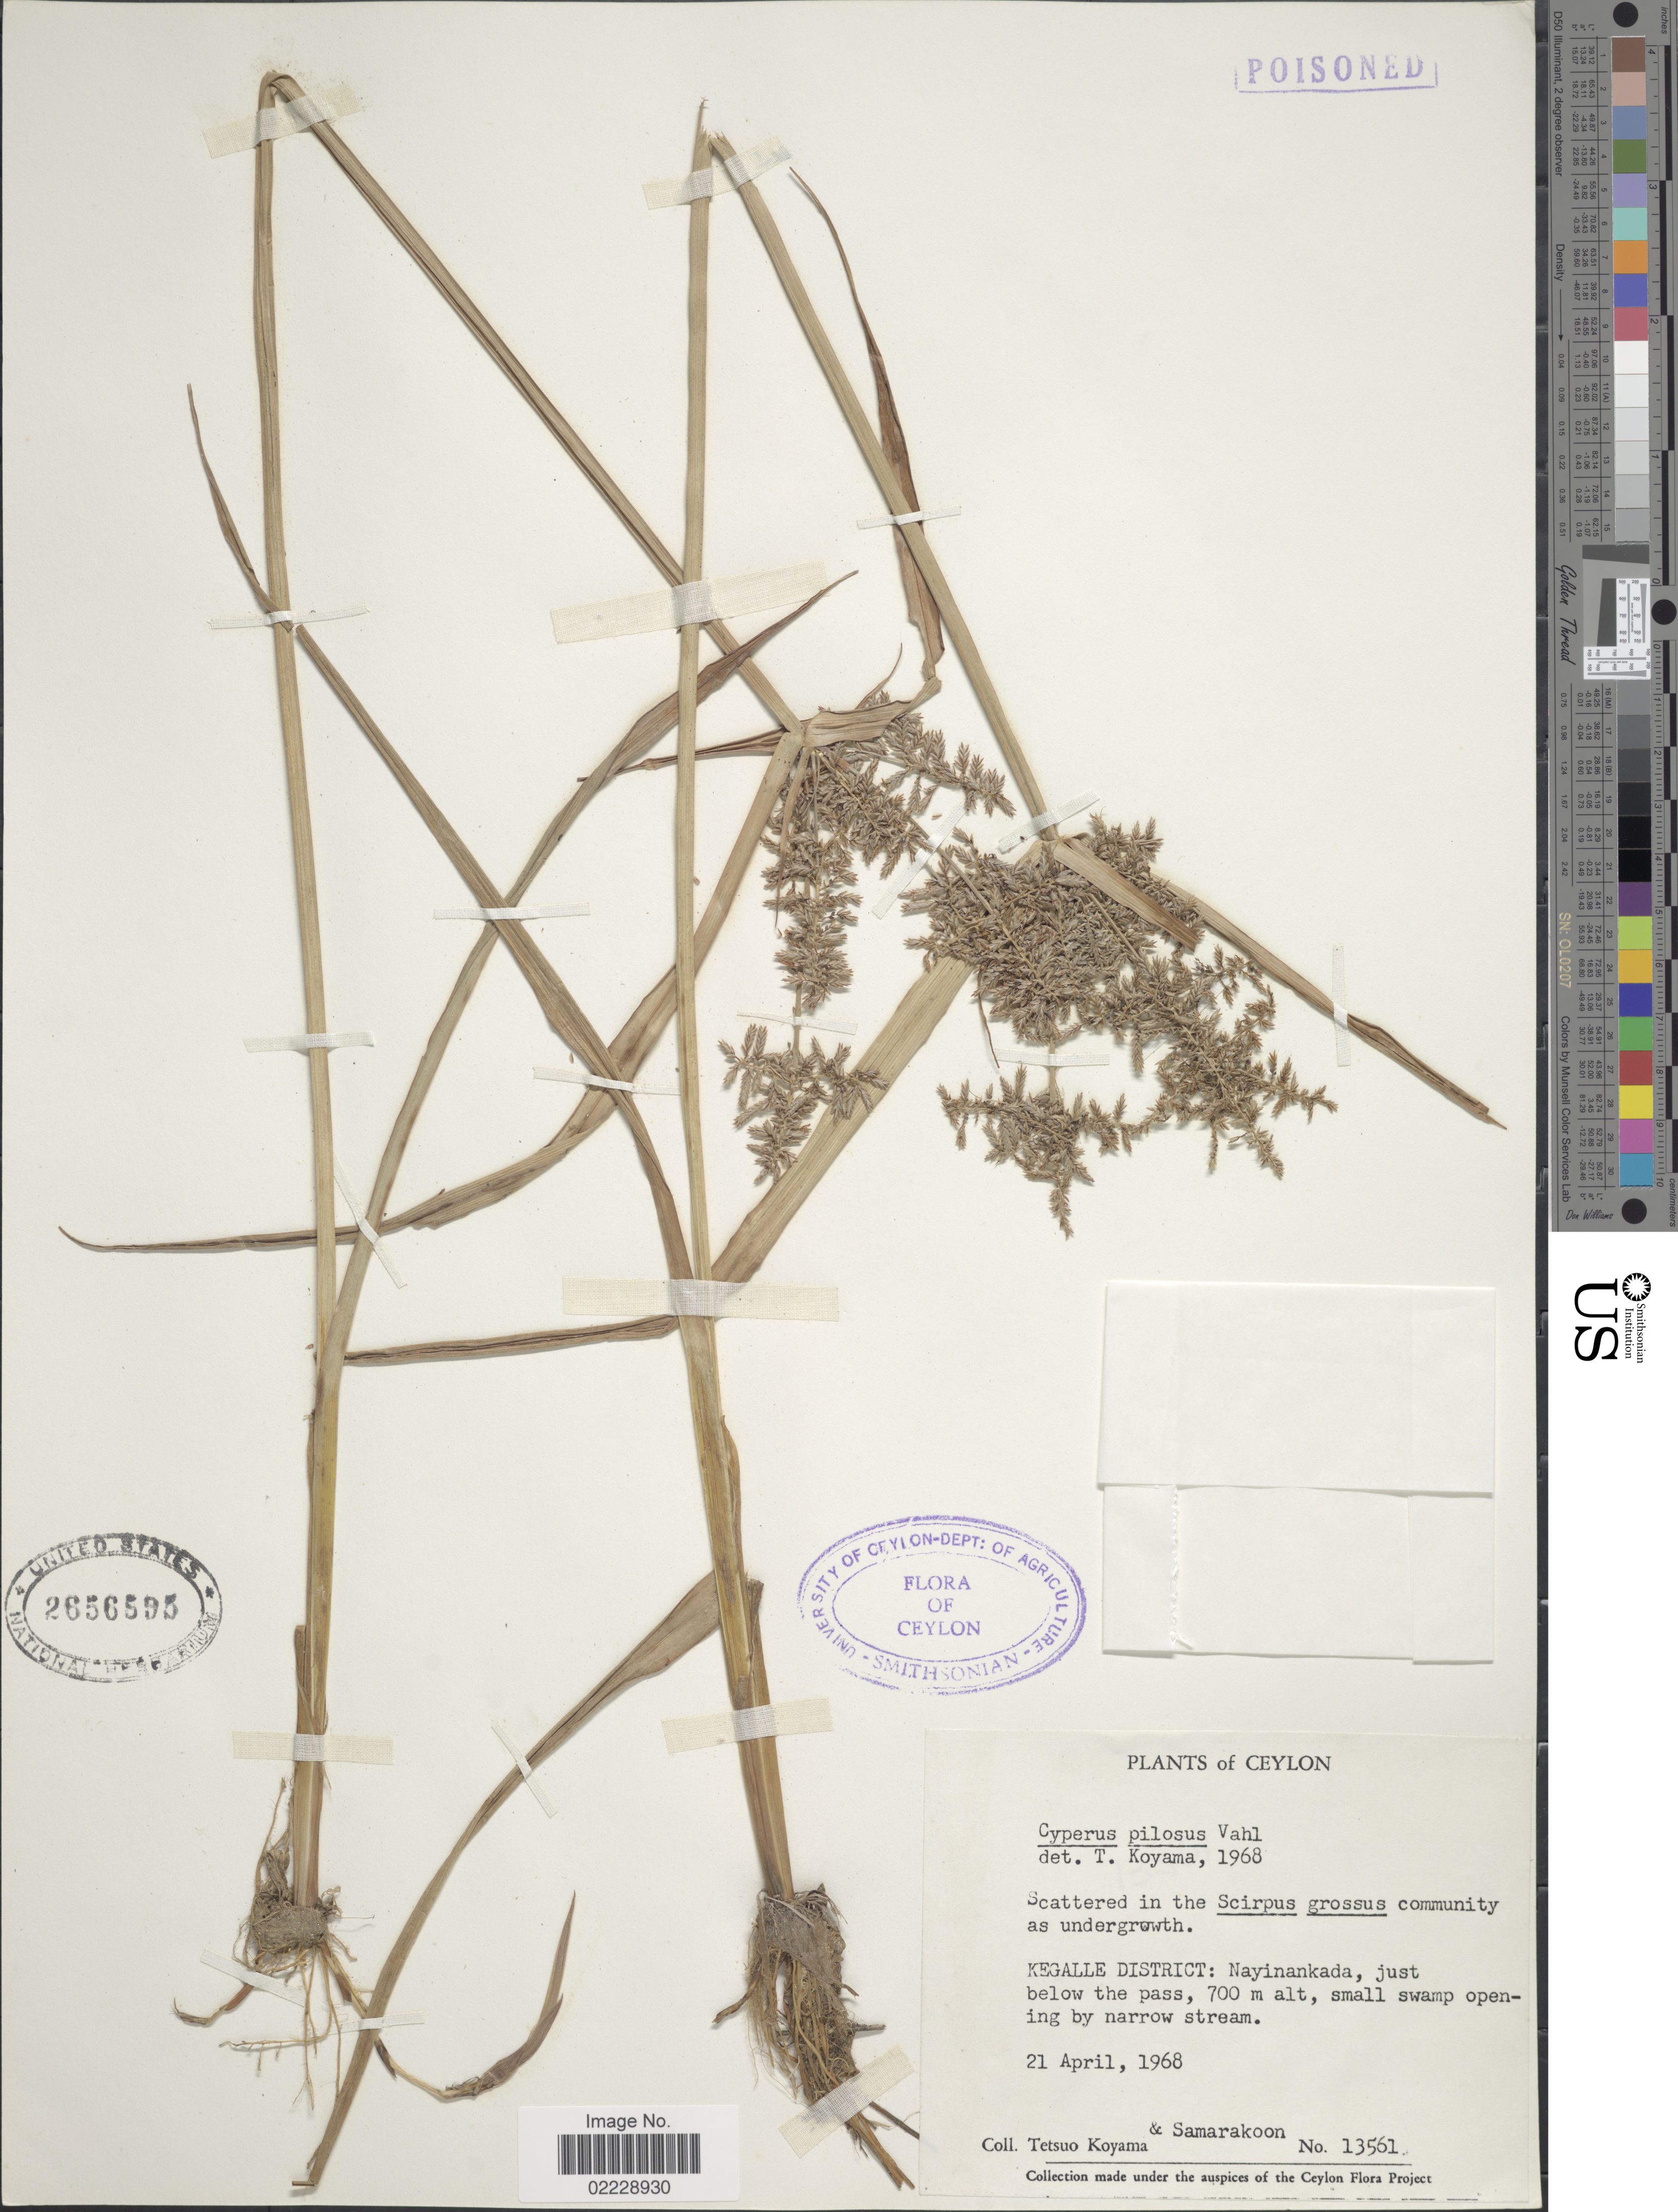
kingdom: Plantae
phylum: Tracheophyta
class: Liliopsida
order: Poales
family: Cyperaceae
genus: Cyperus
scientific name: Cyperus pilosus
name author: Vahl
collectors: T. Koyama & T. Samarakoon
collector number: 13561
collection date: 1968-04-21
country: Sri Lanka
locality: Ceylon. Kegalle District: Nayinankada, just below the pass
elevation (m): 700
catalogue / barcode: US 2656595